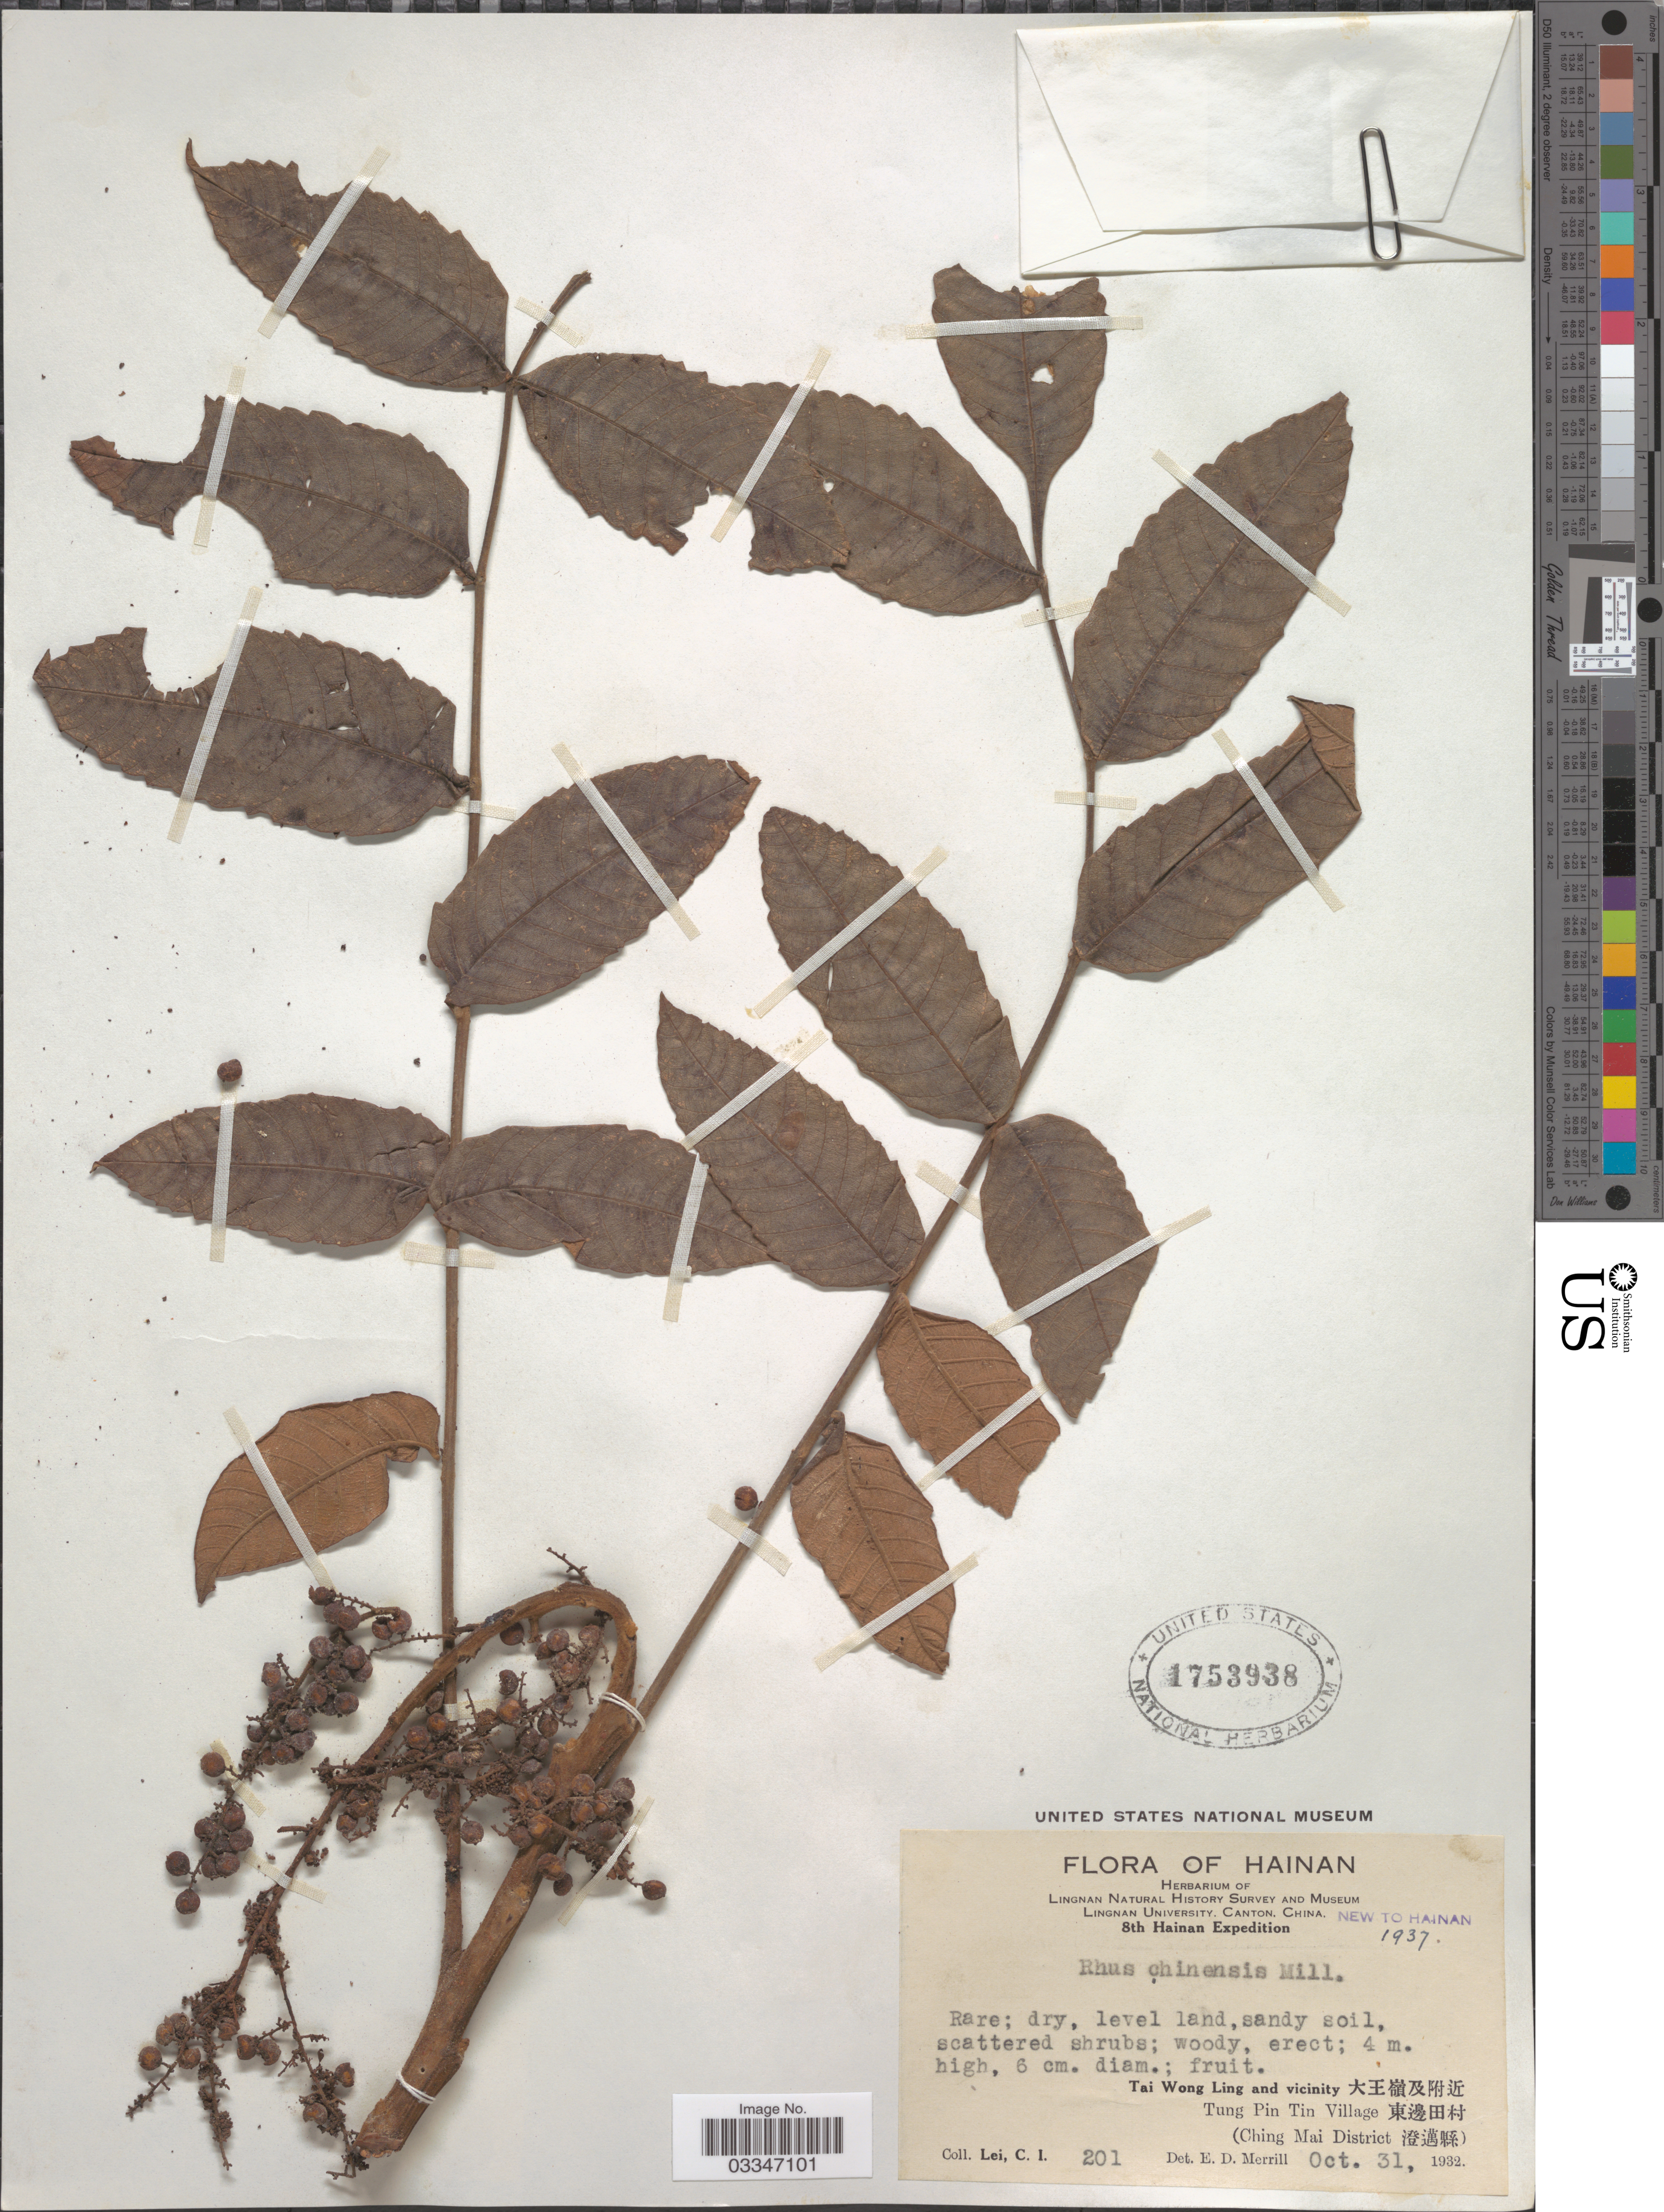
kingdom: Plantae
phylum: Tracheophyta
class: Magnoliopsida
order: Sapindales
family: Anacardiaceae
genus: Rhus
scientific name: Rhus chinensis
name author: Mill.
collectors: C. I. Lei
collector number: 201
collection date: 1932-10-31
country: China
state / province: Hainan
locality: Tai Wong Ling and vicinity X. Tung Pin Tin Village X. (Ching Mai District X).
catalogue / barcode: US 1753938